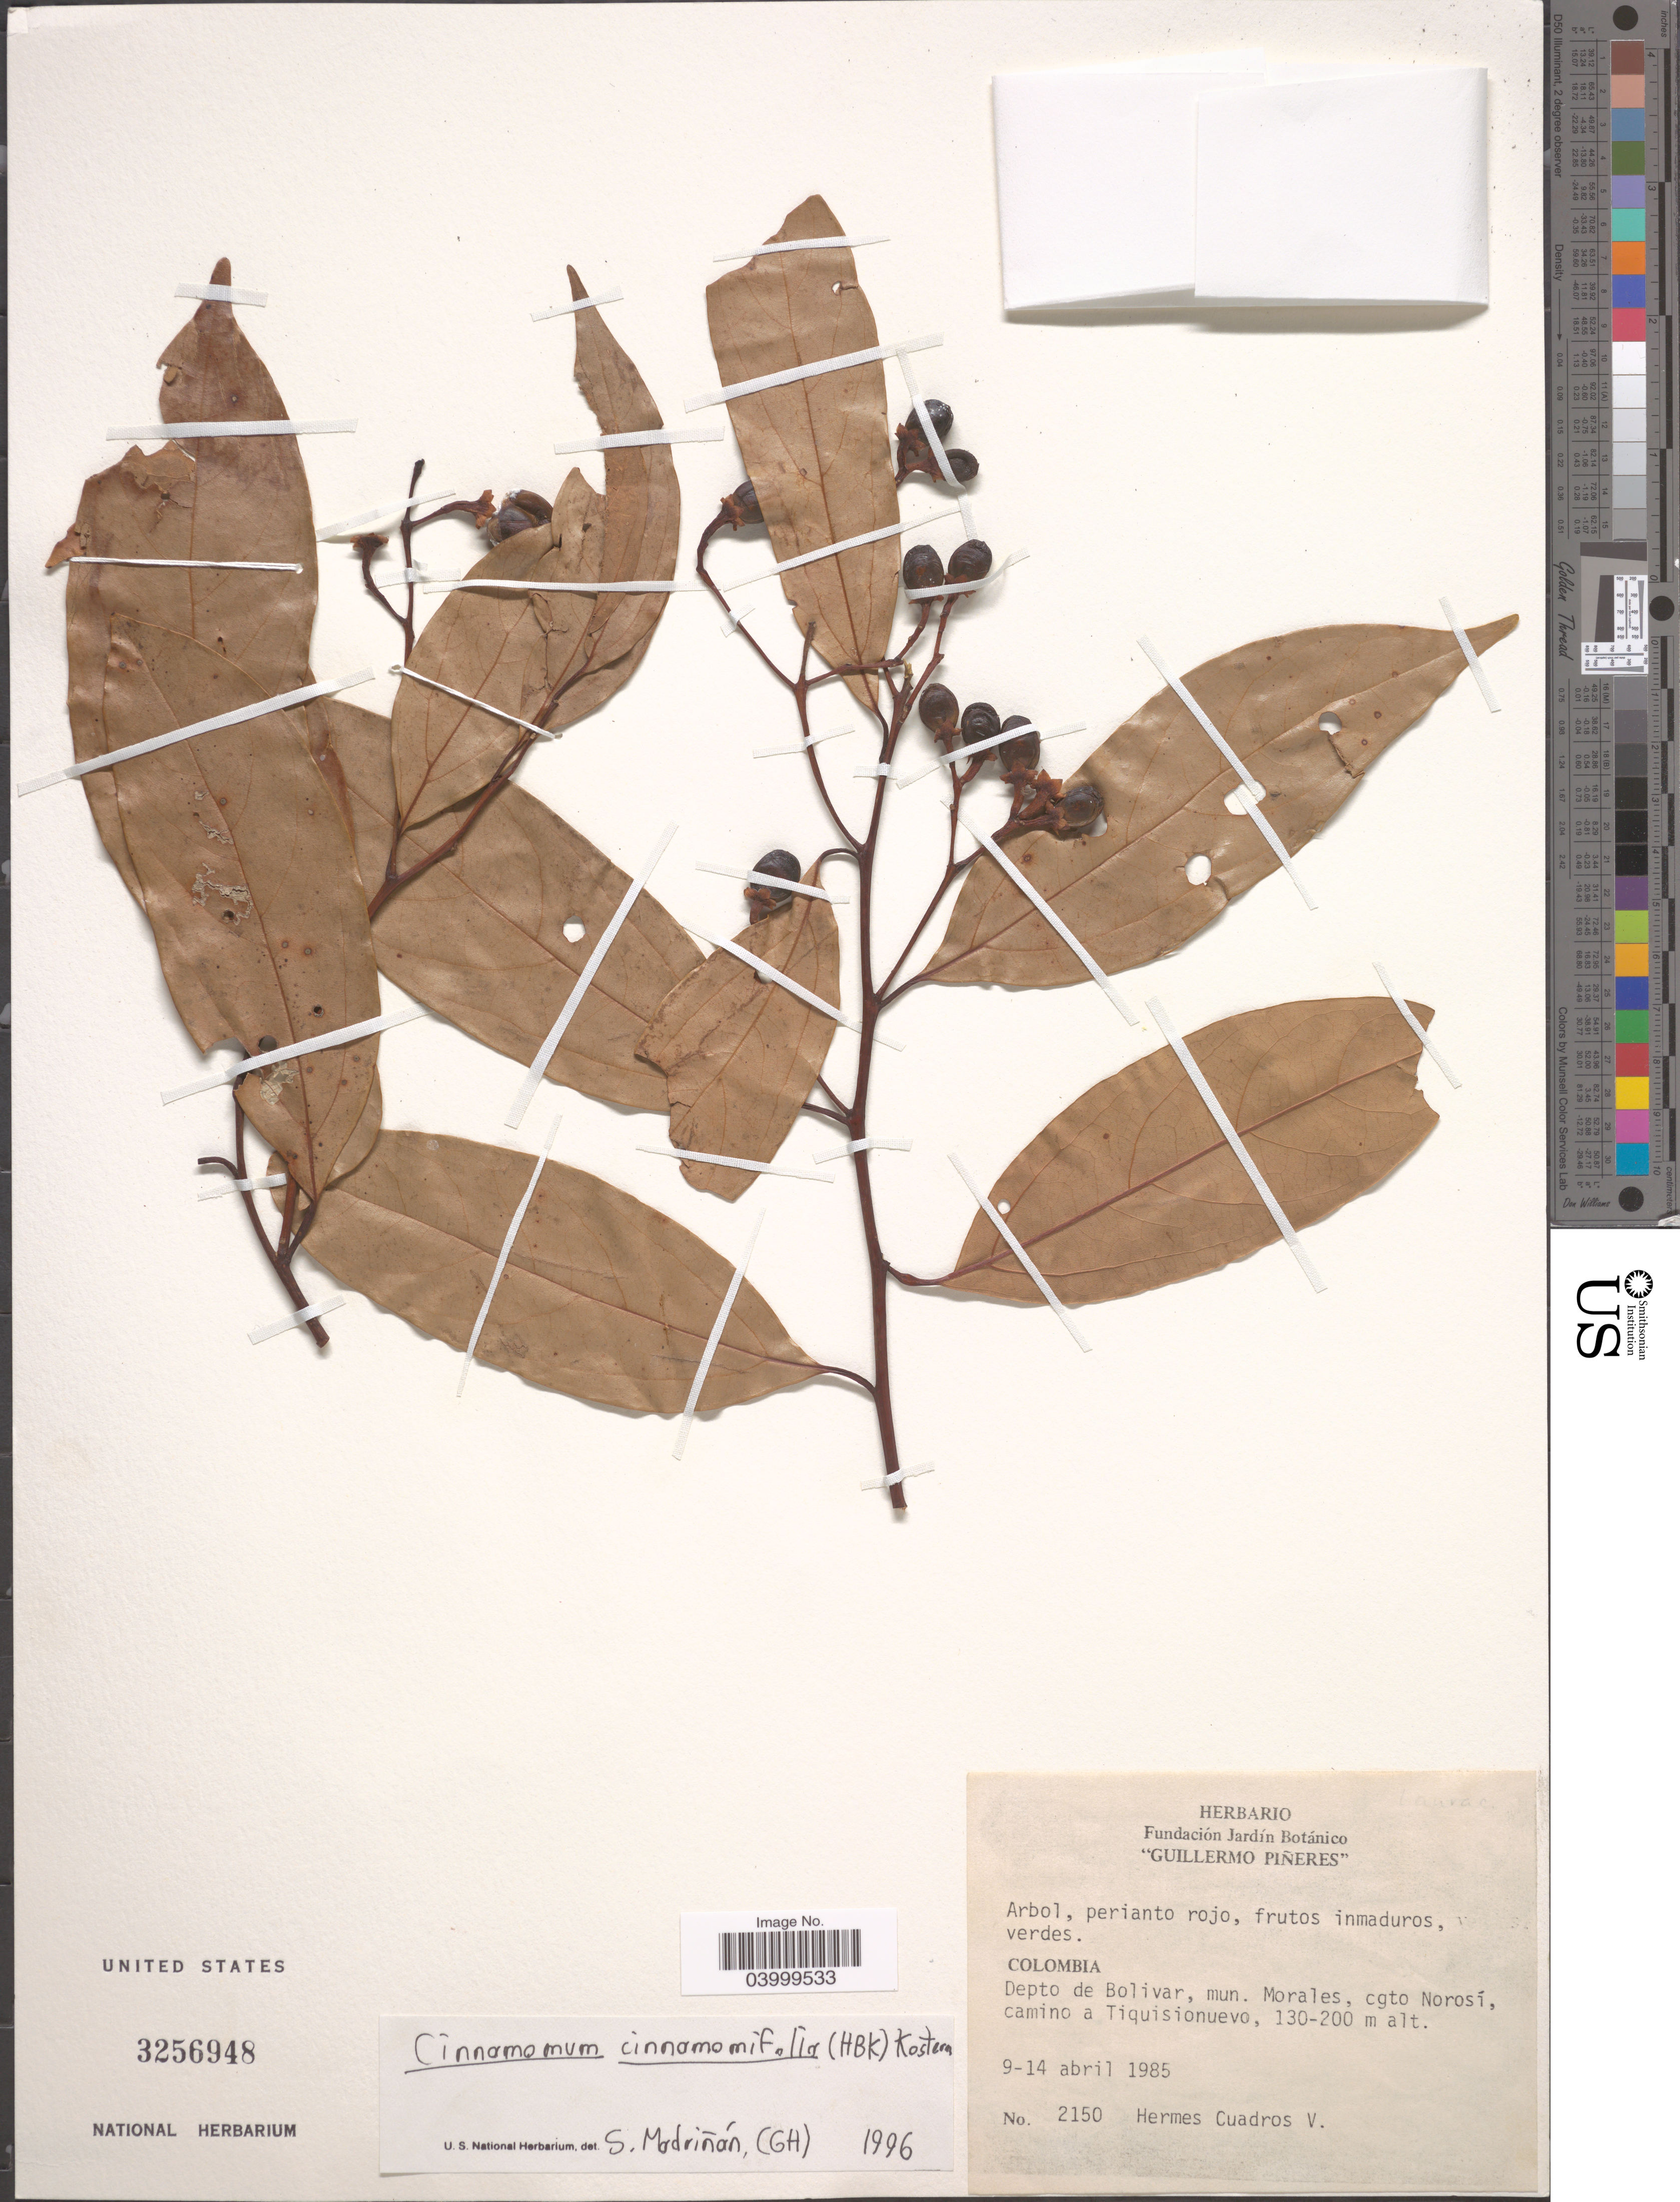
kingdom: Plantae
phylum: Tracheophyta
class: Magnoliopsida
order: Laurales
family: Lauraceae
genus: Cinnamomum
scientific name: Cinnamomum cinnamomifolium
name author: (Kunth) Kosterm.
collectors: H. Cuadros V.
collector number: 2150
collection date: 1985-04-09/1985-04-14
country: Colombia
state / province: Bolívar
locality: Guillermo Piñeres. Depto de Bolivar, mun. Morales, cgto Norosí, camino a Tiquisionuevo.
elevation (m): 130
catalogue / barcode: US 3256948